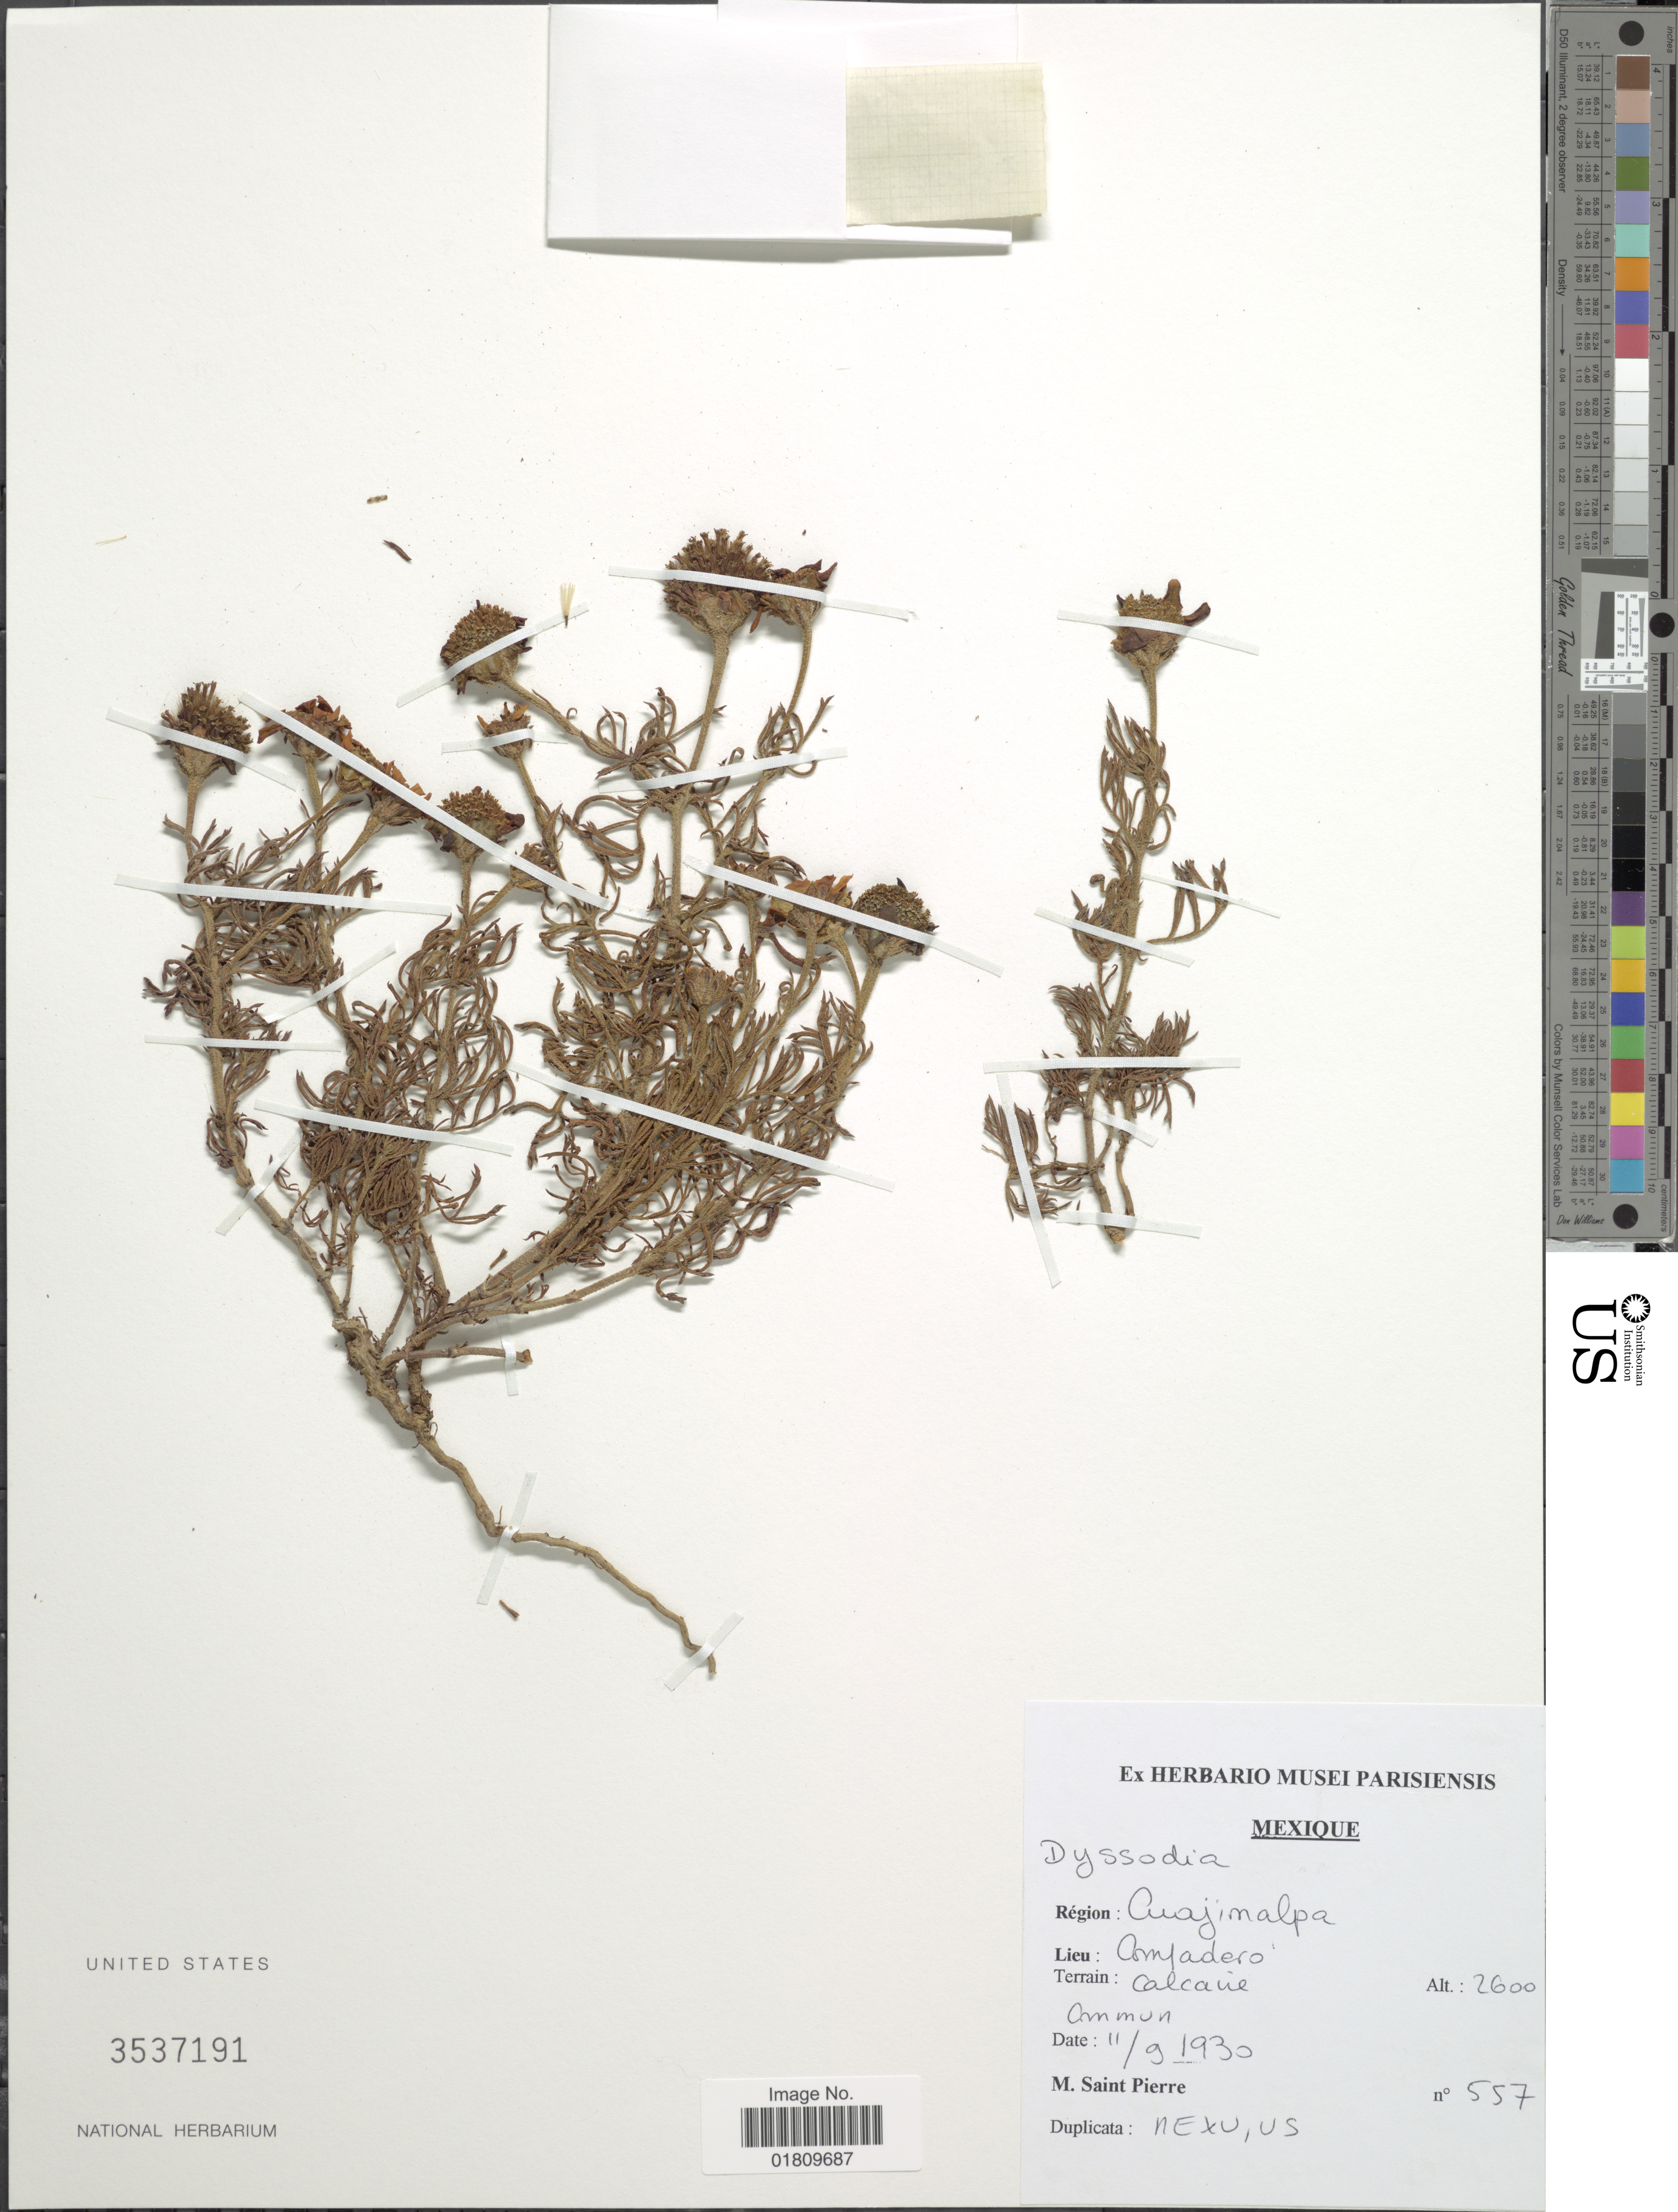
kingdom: Plantae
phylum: Tracheophyta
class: Magnoliopsida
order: Asterales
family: Asteraceae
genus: Dyssodia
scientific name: Dyssodia sp.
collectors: M. Saint-Pierre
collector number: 557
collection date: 1930-09-11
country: Bolivia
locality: Région: Cuajimalpa, Lieu: Comfadero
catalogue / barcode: US 3537191